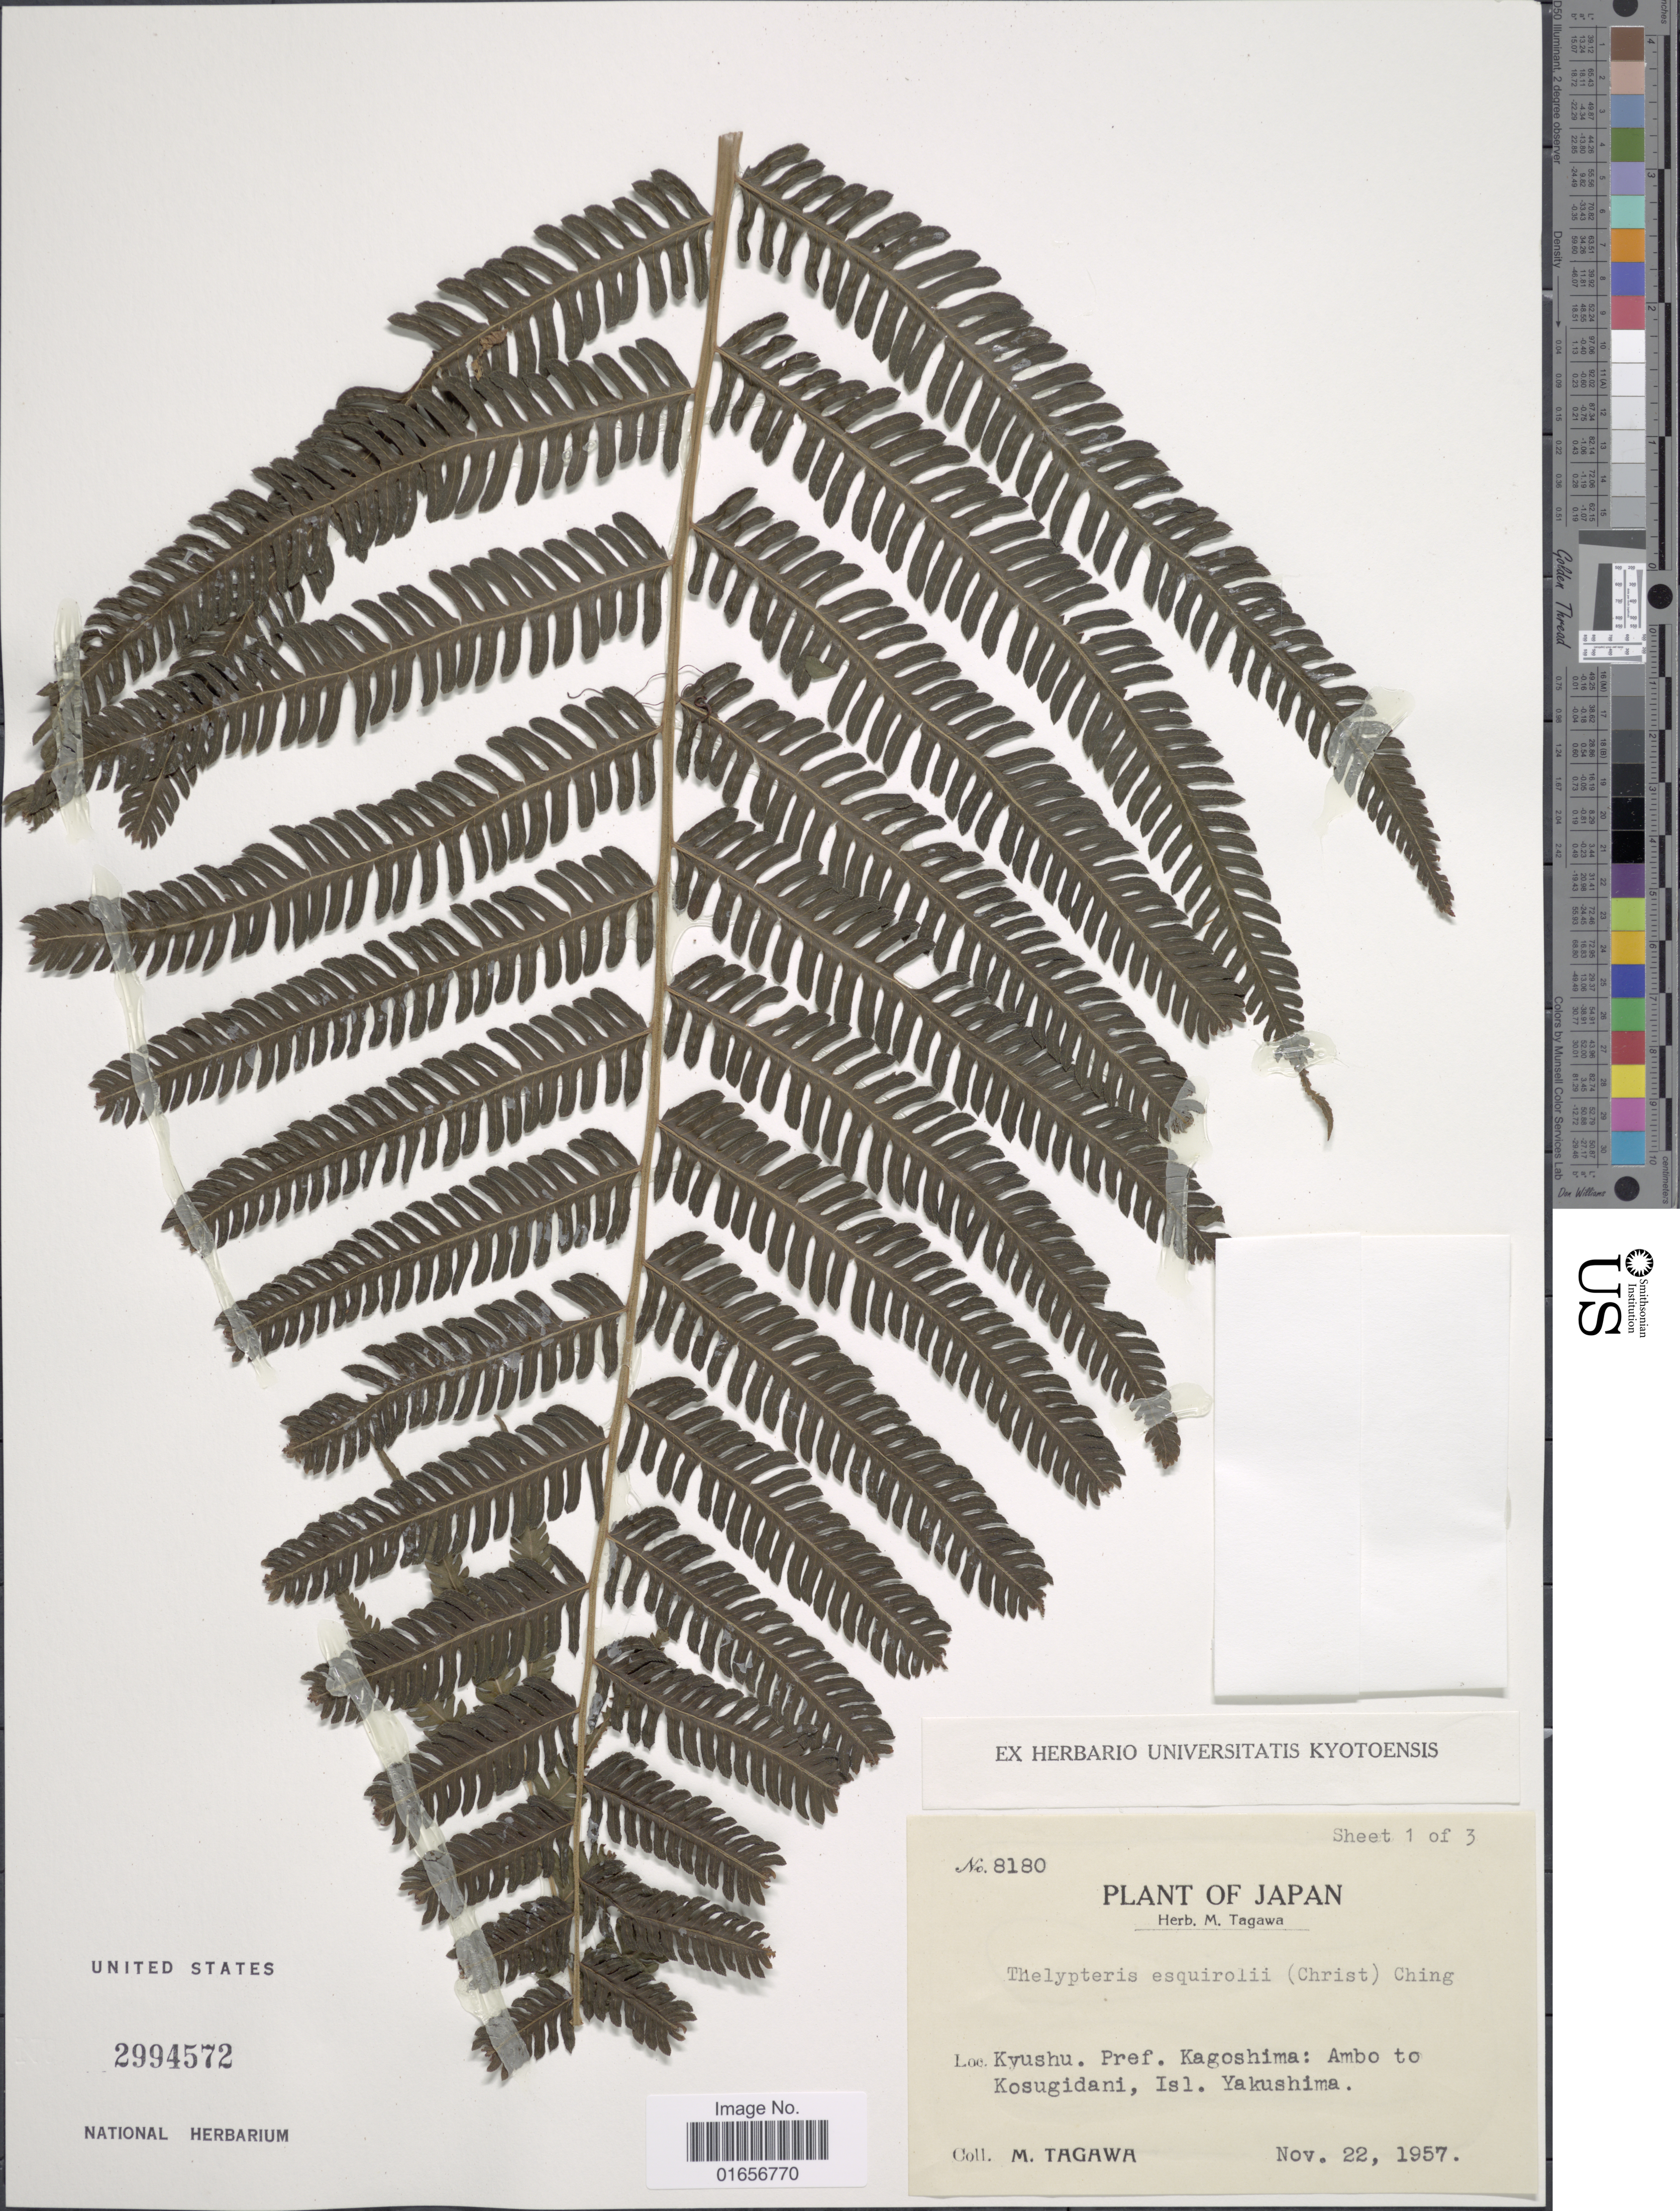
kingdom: Plantae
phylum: Tracheophyta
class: Polypodiopsida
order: Polypodiales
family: Thelypteridaceae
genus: Pseudocyclosorus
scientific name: Pseudocyclosorus esquirolii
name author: (Christ) Ching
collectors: M. Tagawa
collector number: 8180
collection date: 1957-11-22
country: Japan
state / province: Kagosima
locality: Kyushyu: Ambo to Kosugidani, Isl. Yakushima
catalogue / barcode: US 2994572